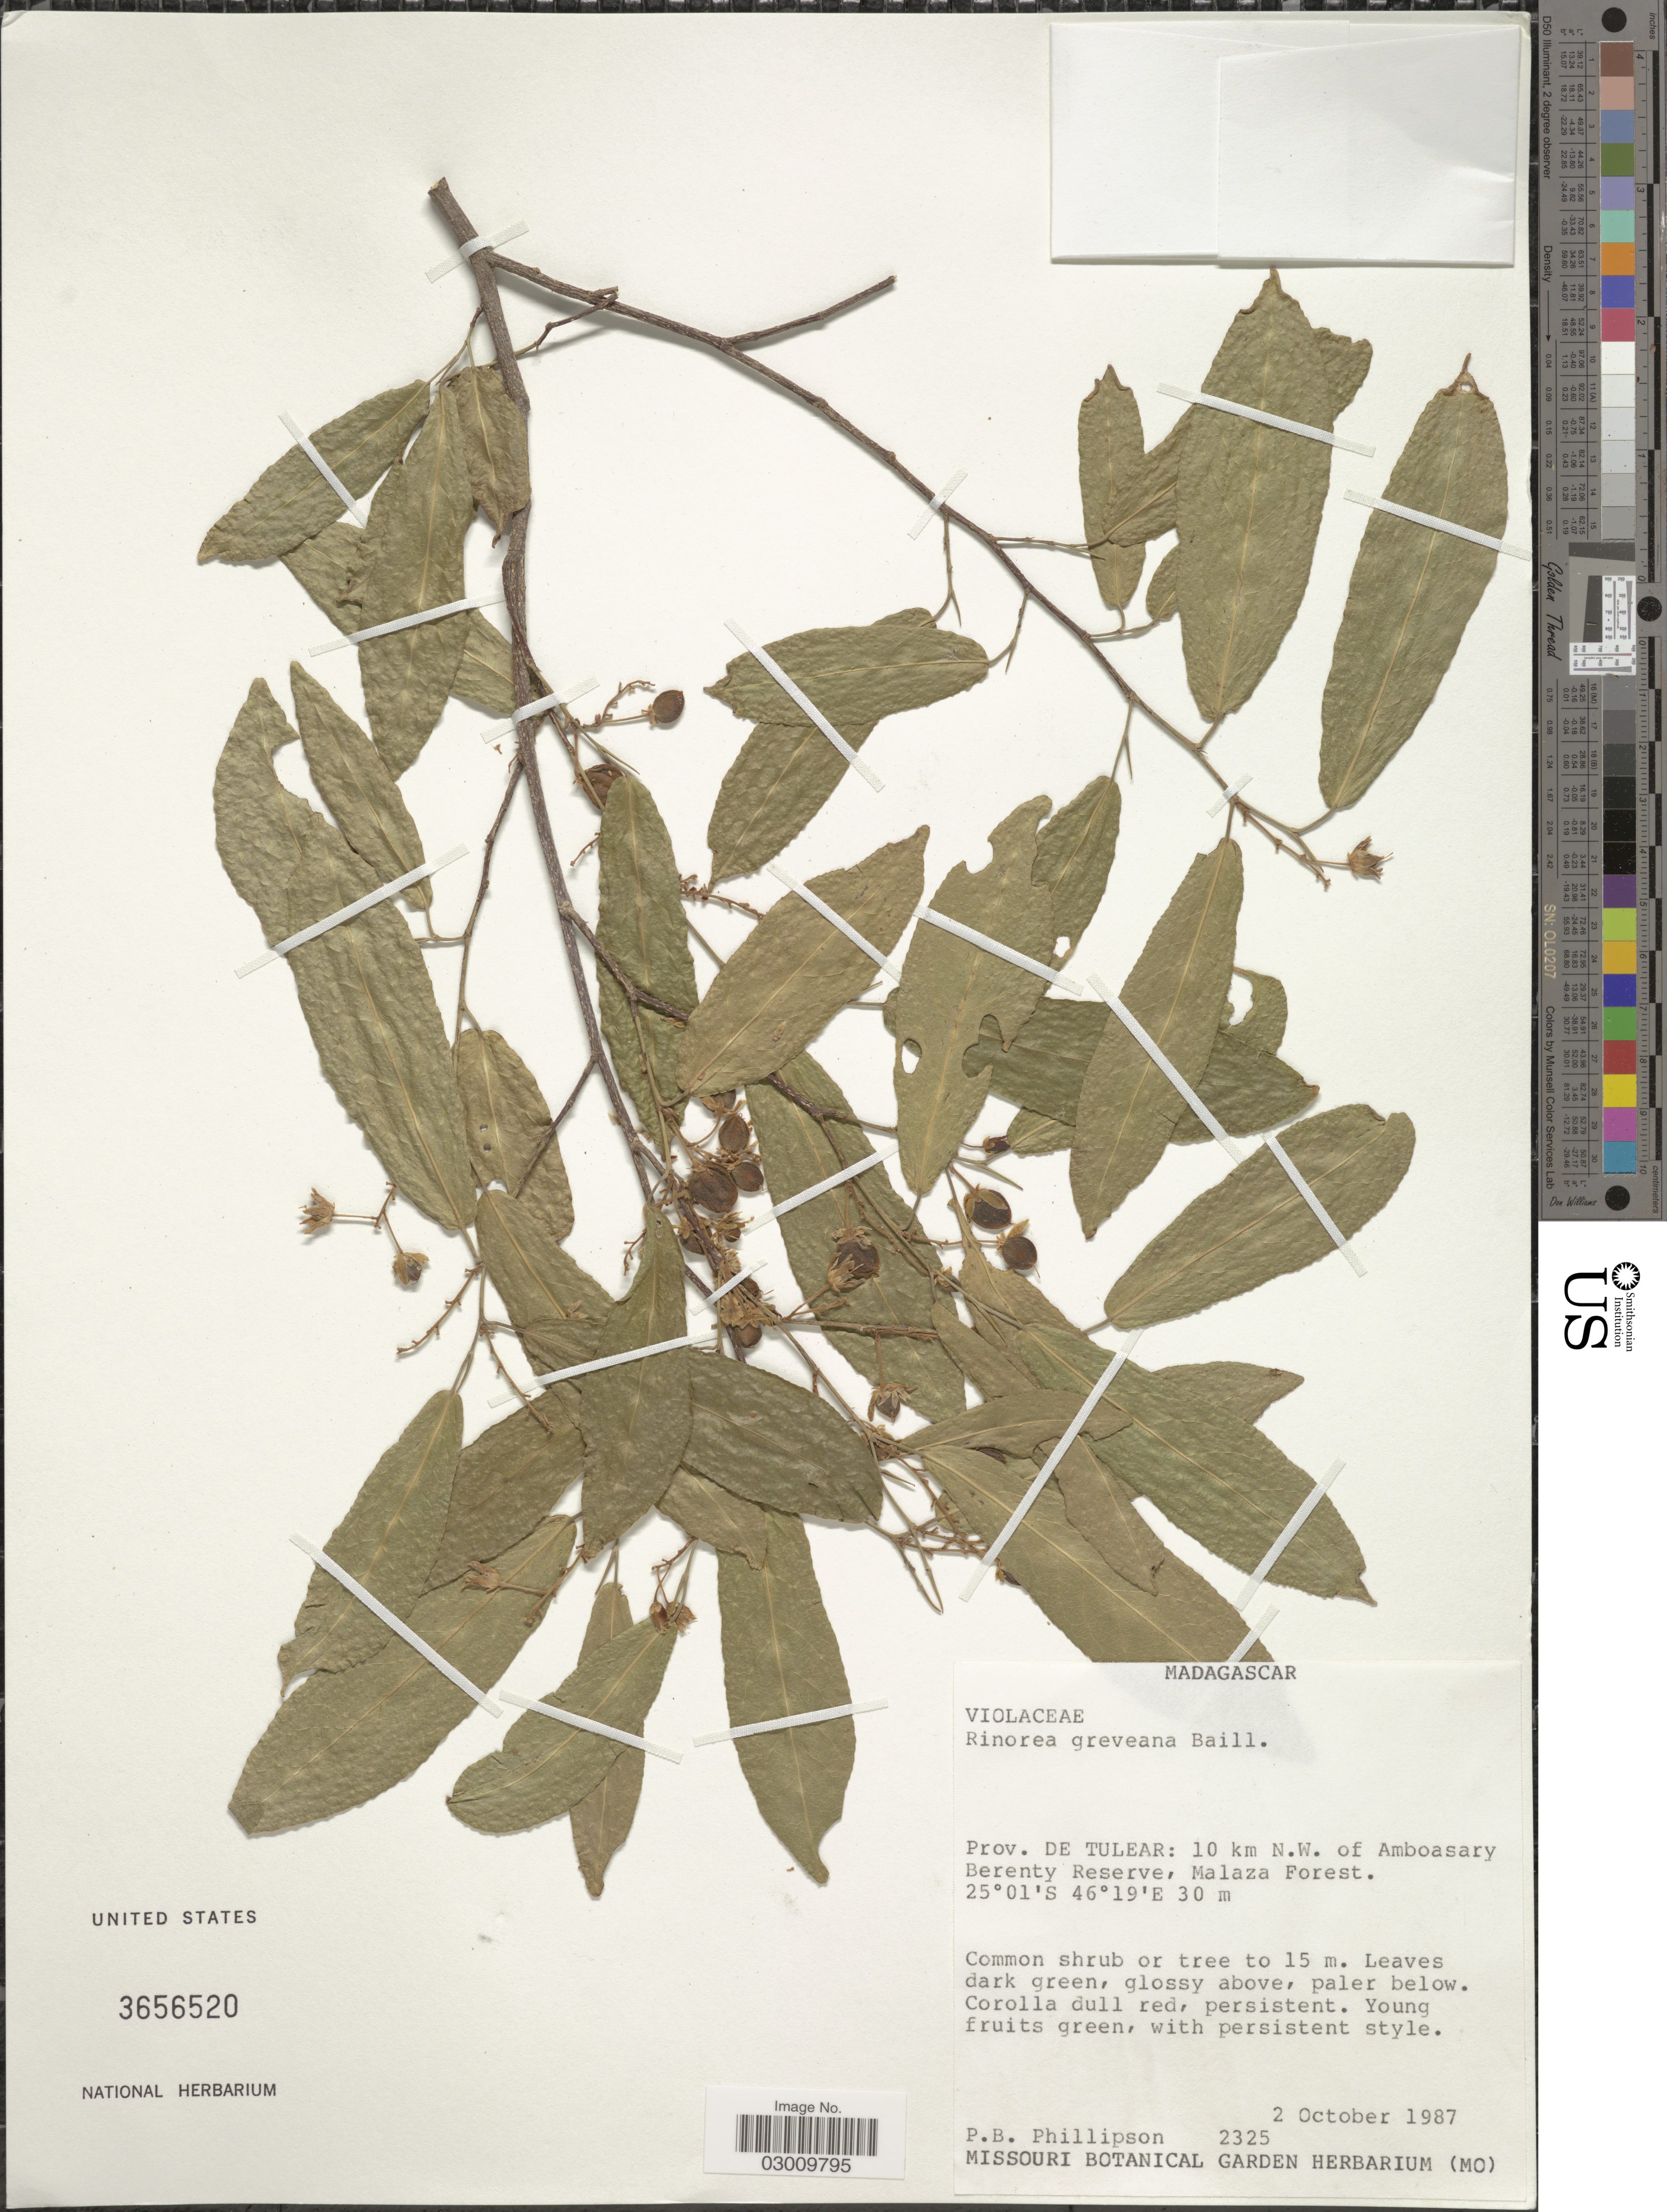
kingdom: Plantae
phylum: Tracheophyta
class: Magnoliopsida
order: Malpighiales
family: Violaceae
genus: Rinorea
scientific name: Rinorea greveana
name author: Baill.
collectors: P. B. Phillipson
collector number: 2325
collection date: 1987-10-02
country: Madagascar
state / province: Anosy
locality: Prov. de Tulear: 10 km N.W. of Amboasary Berenty Reserve, Malaza Forest.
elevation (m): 30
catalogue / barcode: US 3656520